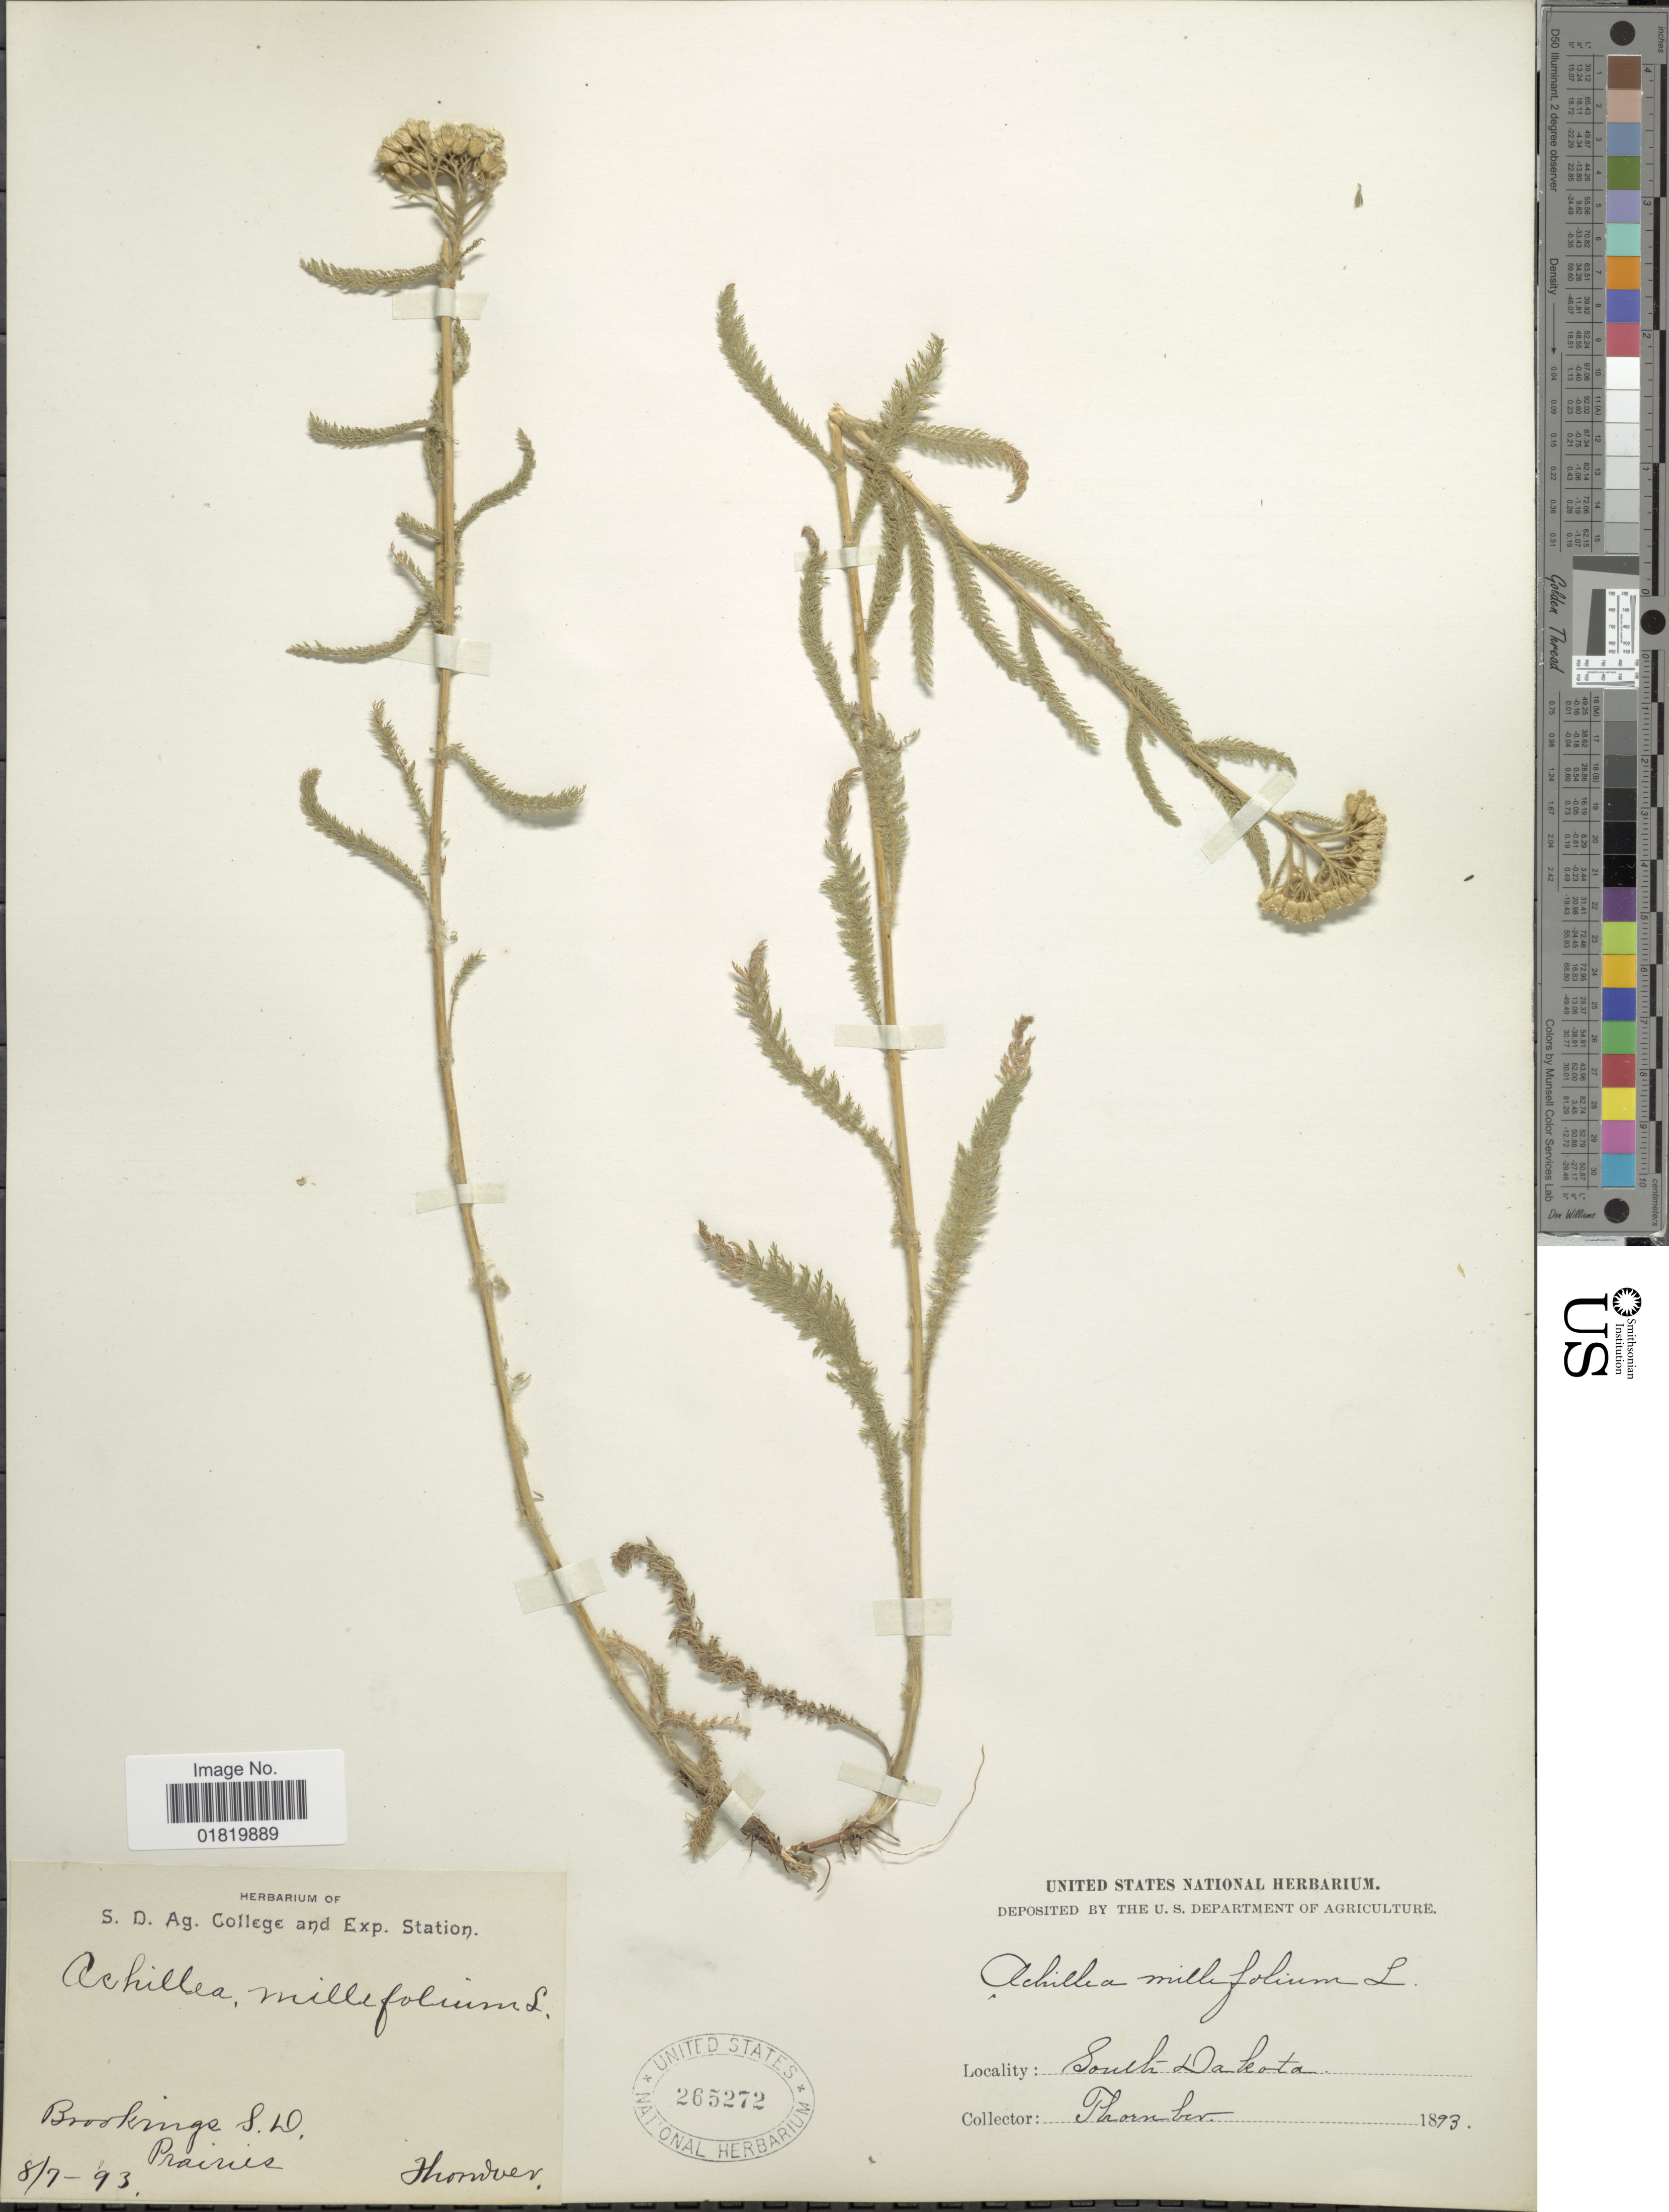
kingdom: Plantae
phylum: Tracheophyta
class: Magnoliopsida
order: Asterales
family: Asteraceae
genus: Achillea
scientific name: Achillea lanulosa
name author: Nutt.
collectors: -. Thornber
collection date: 1893-08-07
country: United States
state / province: South Dakota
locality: Brookings, S.D. Prairies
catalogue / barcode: US 265272